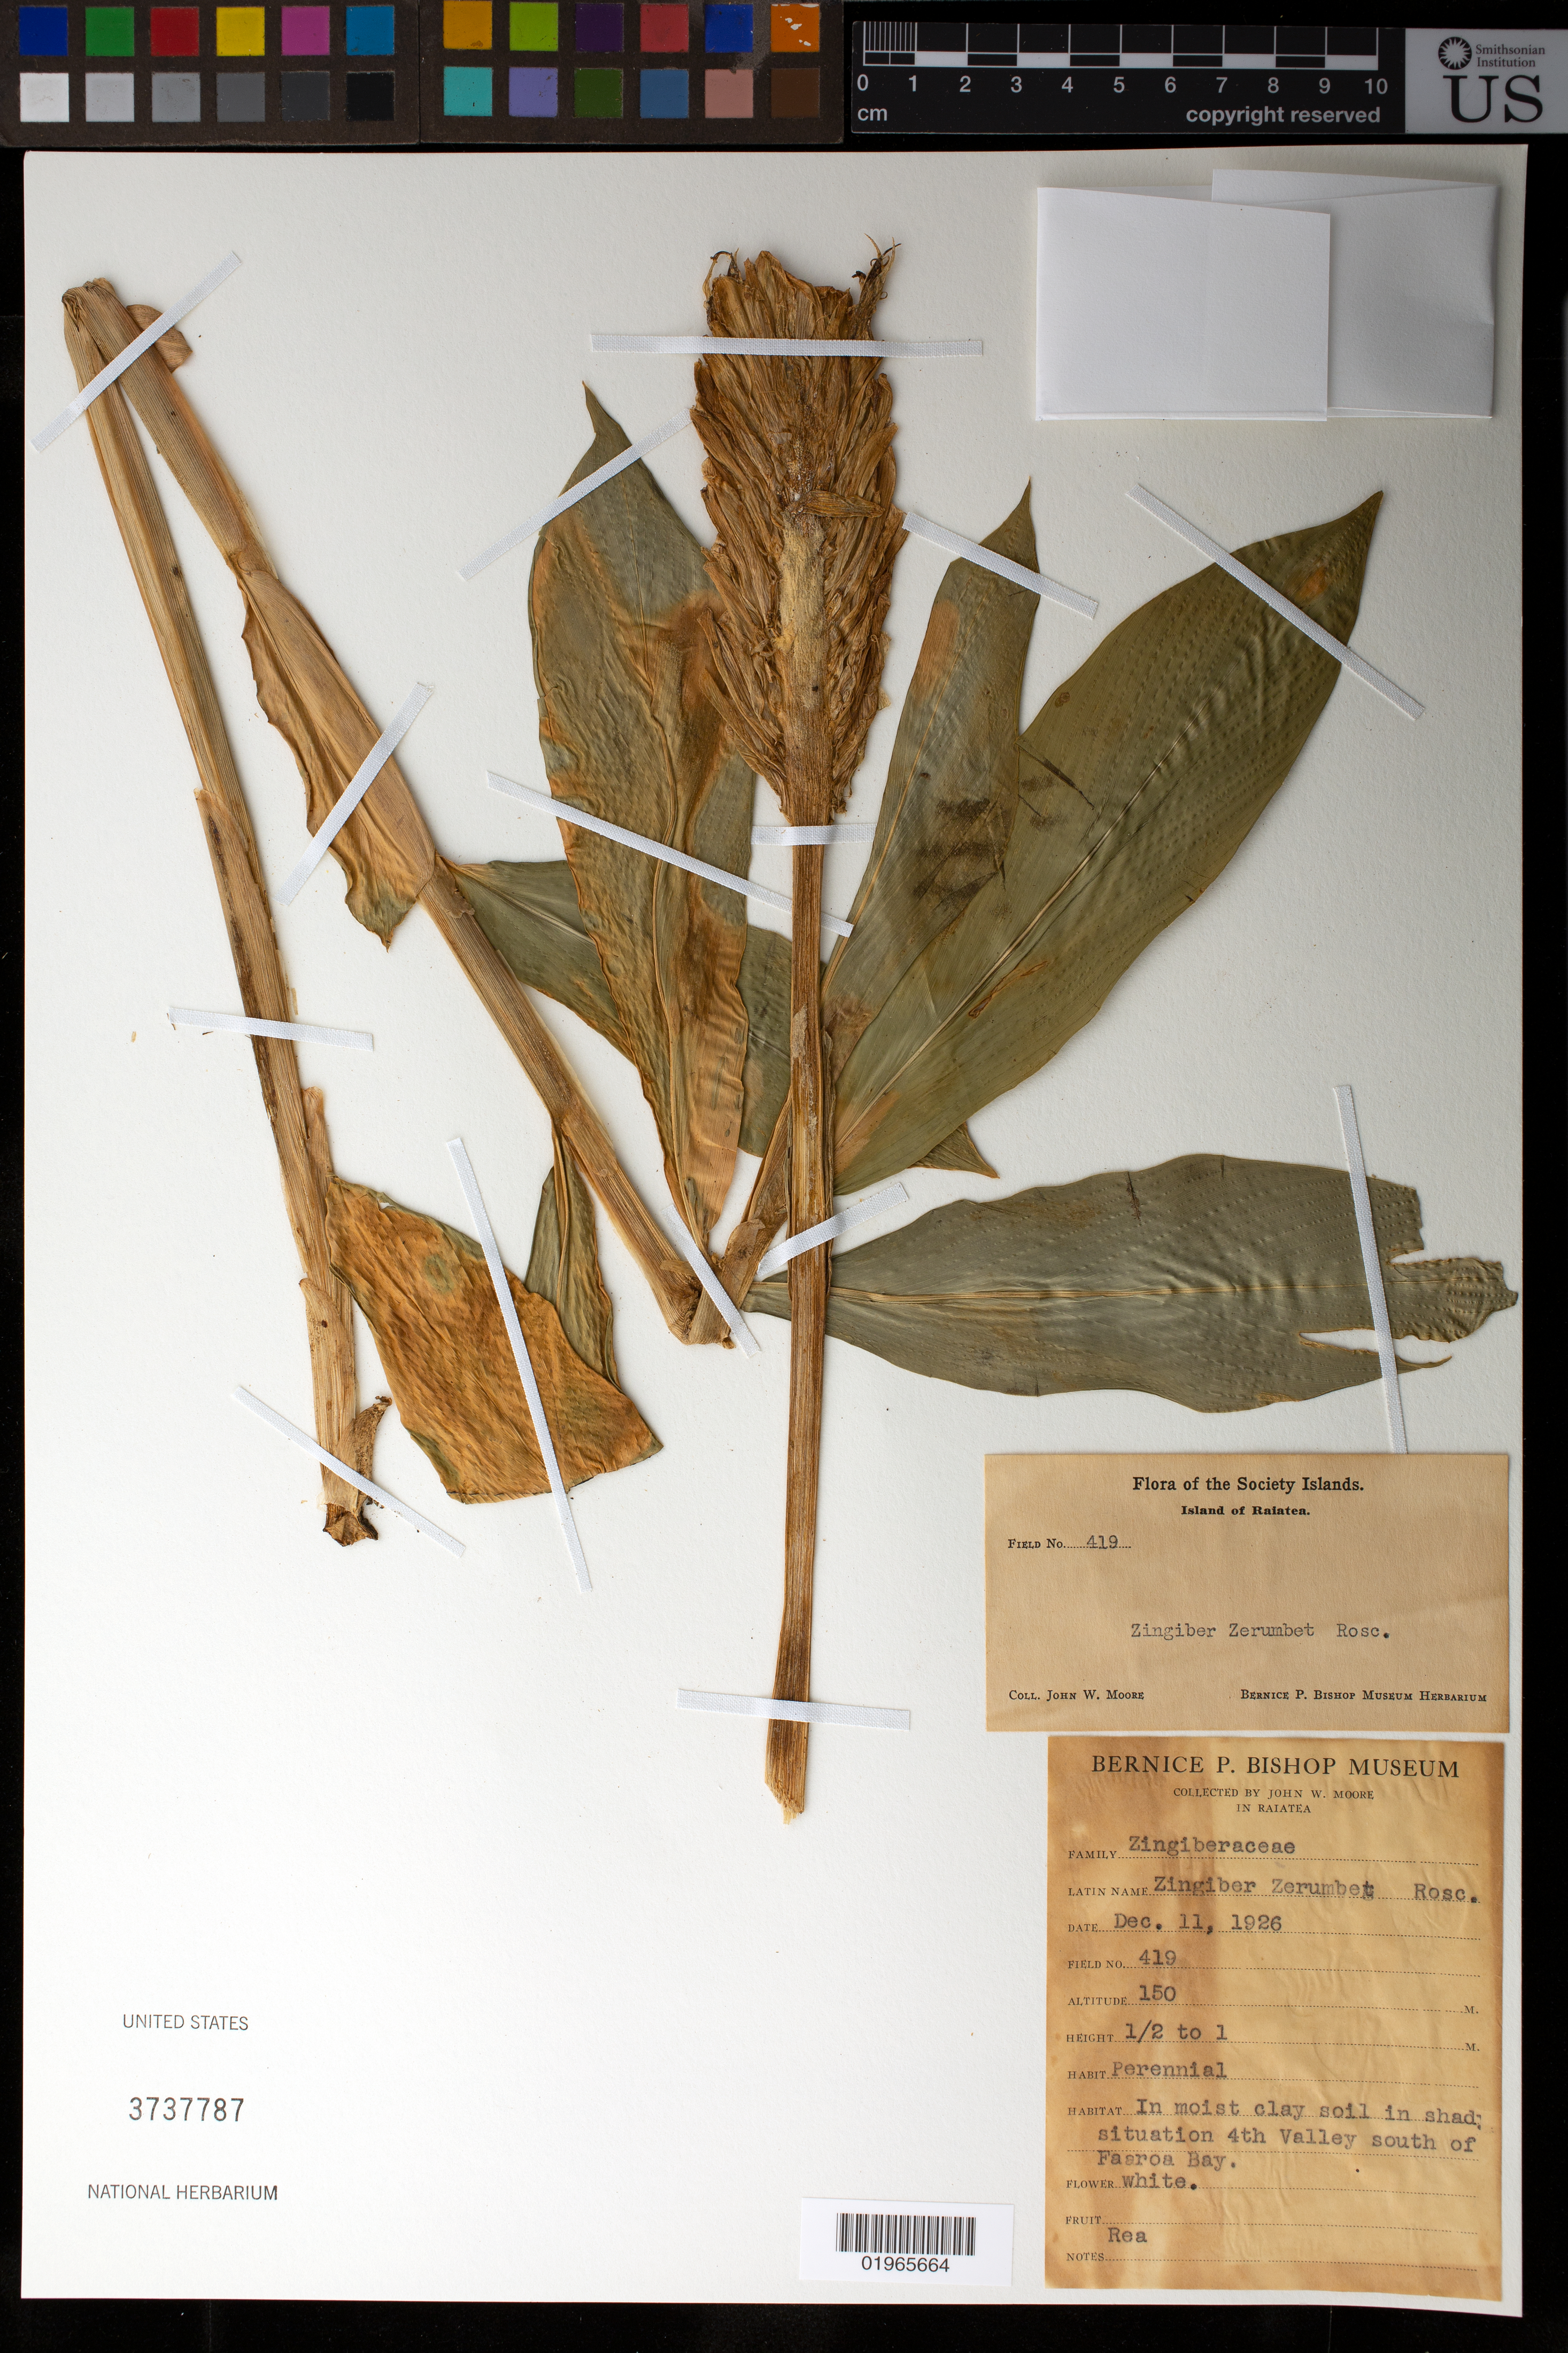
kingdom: Plantae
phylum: Tracheophyta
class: Liliopsida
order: Zingiberales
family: Zingiberaceae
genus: Zingiber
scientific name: Zingiber zerumbet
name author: (L.) Sm.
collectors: J. Moore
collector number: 419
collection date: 1926-12-11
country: French Polynesia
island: Raiatea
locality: Island of Raiatea, 4th valley south of Faaroa Bay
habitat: Shade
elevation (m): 150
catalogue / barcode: US 3737787